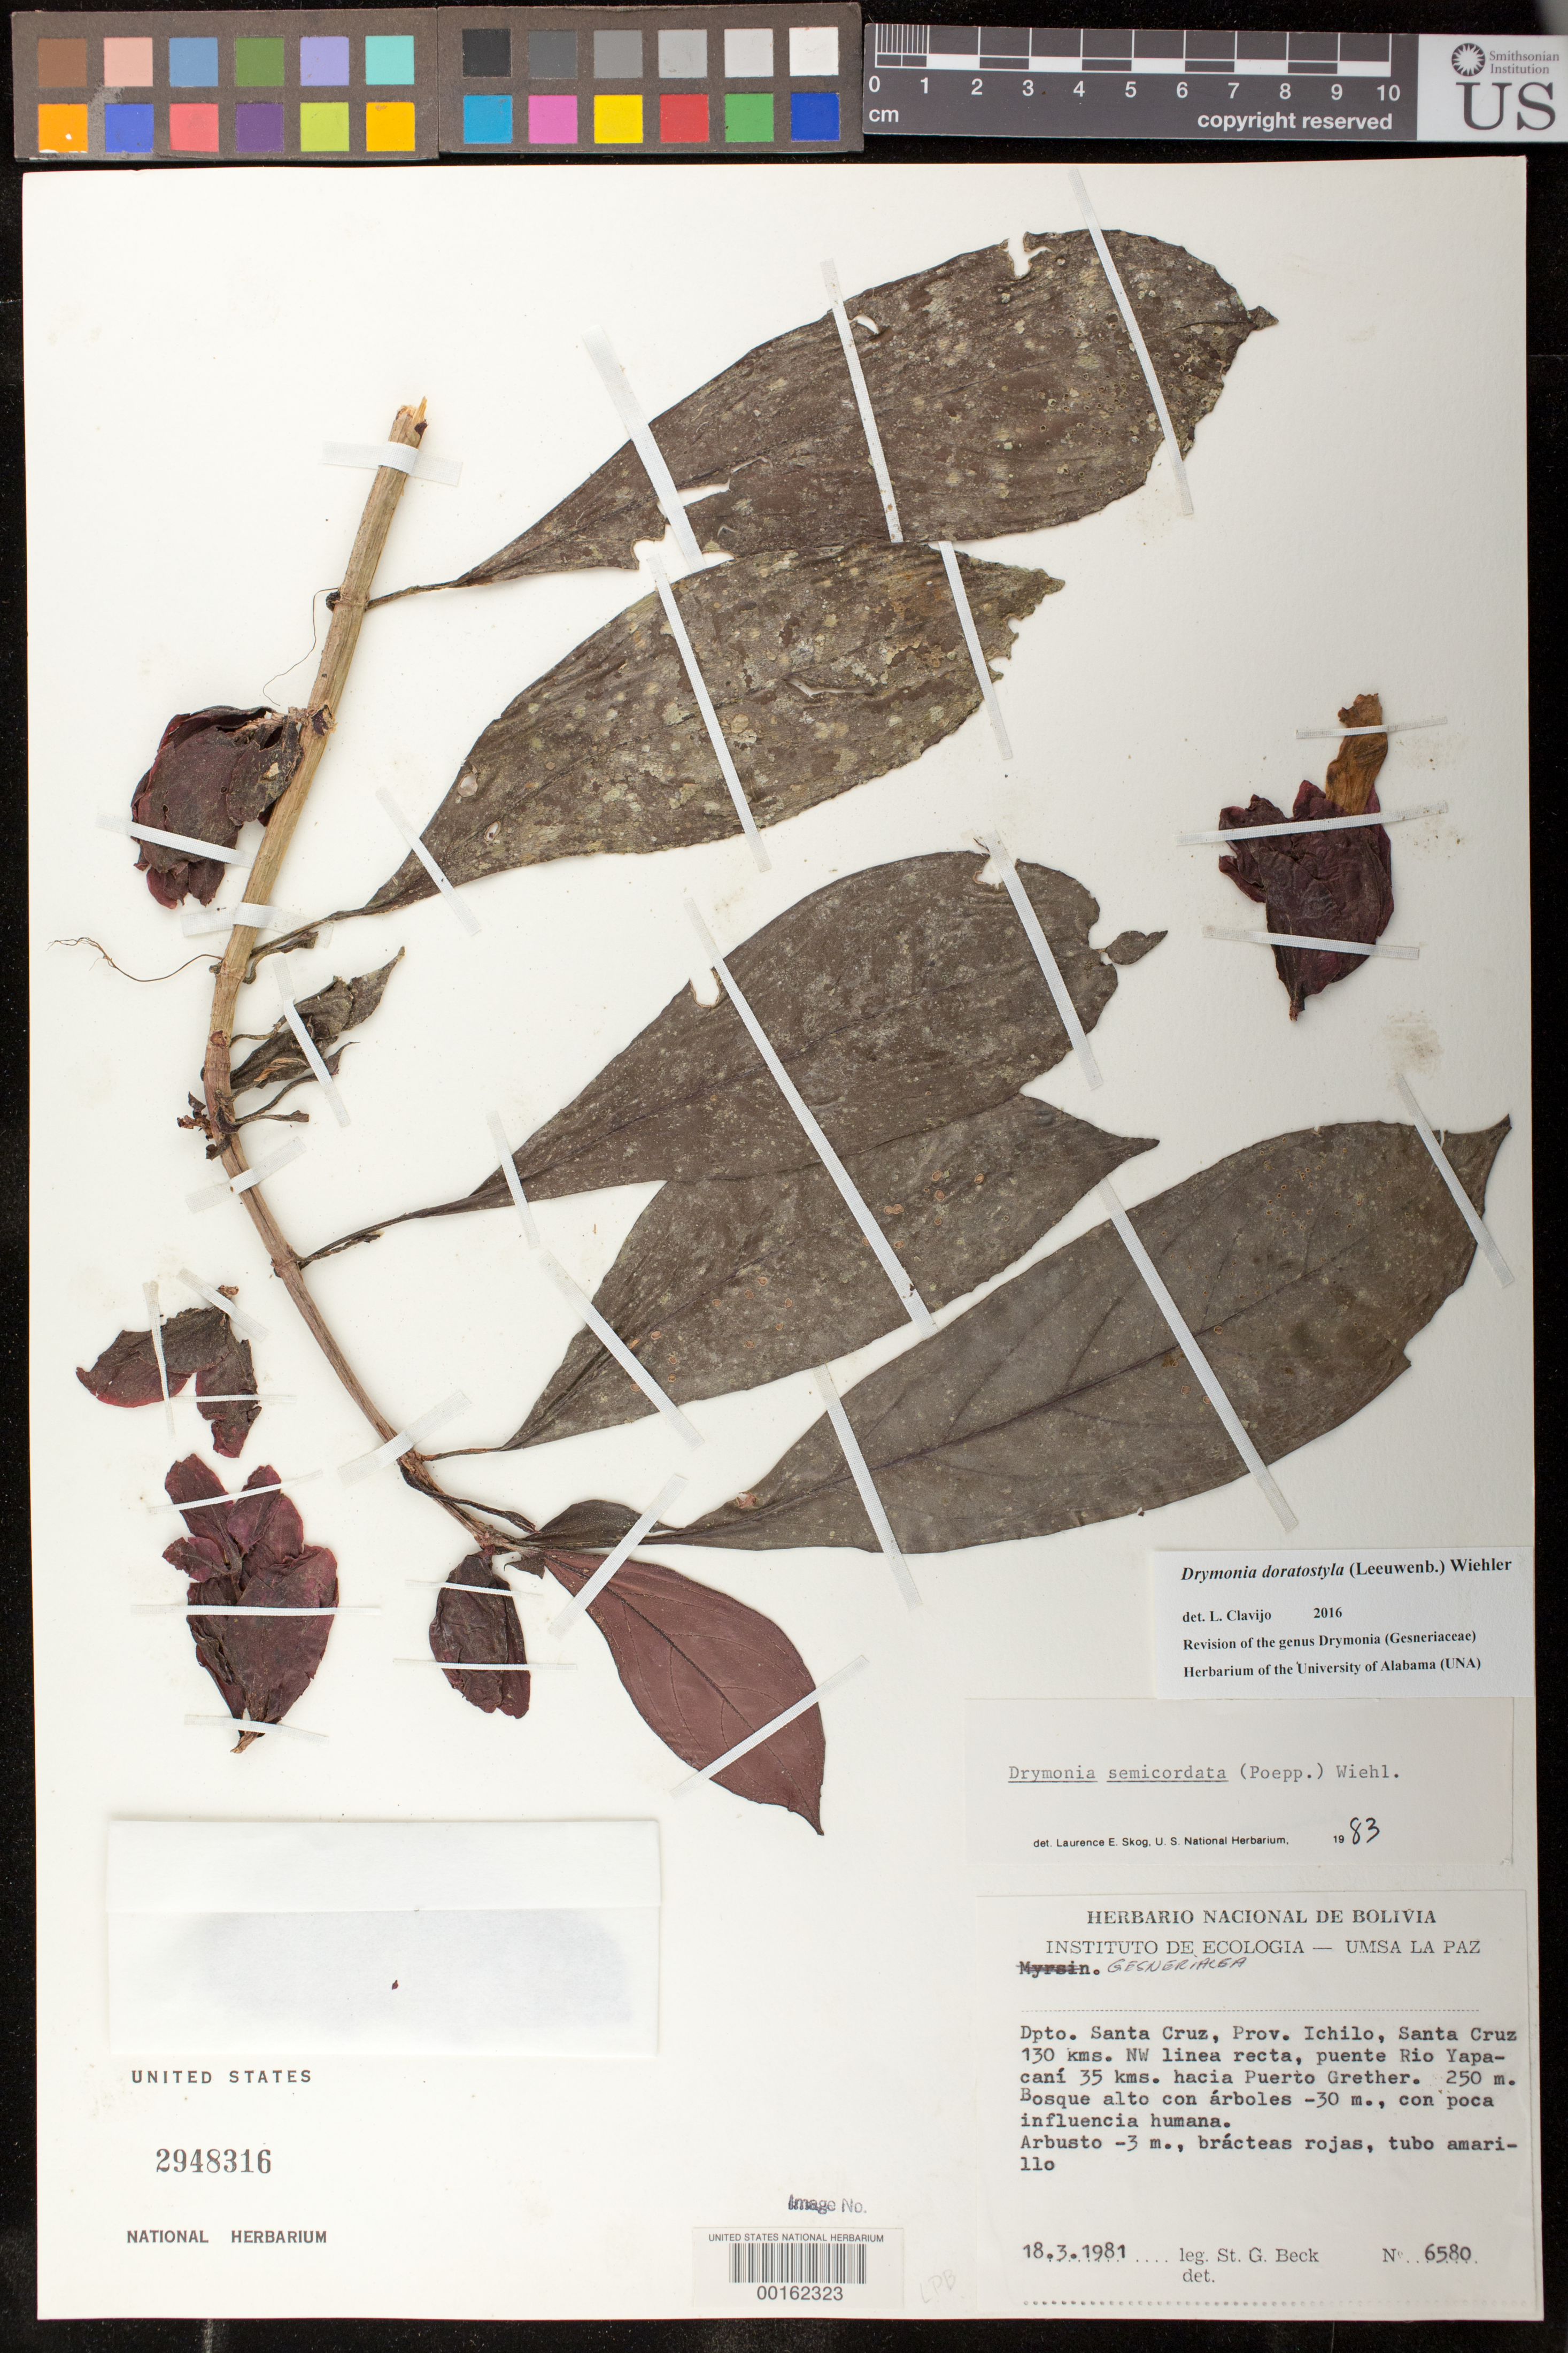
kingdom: Plantae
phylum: Tracheophyta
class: Magnoliopsida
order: Lamiales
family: Gesneriaceae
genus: Drymonia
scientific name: Drymonia doratostyla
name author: (Leeuwenb.) Wiehler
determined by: Clavijo, L.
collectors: S. G. Beck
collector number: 6580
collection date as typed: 18 Mar 1981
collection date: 1981-03-18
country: Bolivia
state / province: Santa Cruz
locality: Prov. Ichilo, Santa Cruz 130 km NW linea recta, Puente Rio Yapacani 35 km near Puerto Grether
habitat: Tall forest with trees -30 m, with little human disturbance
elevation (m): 250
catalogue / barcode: US 2948316